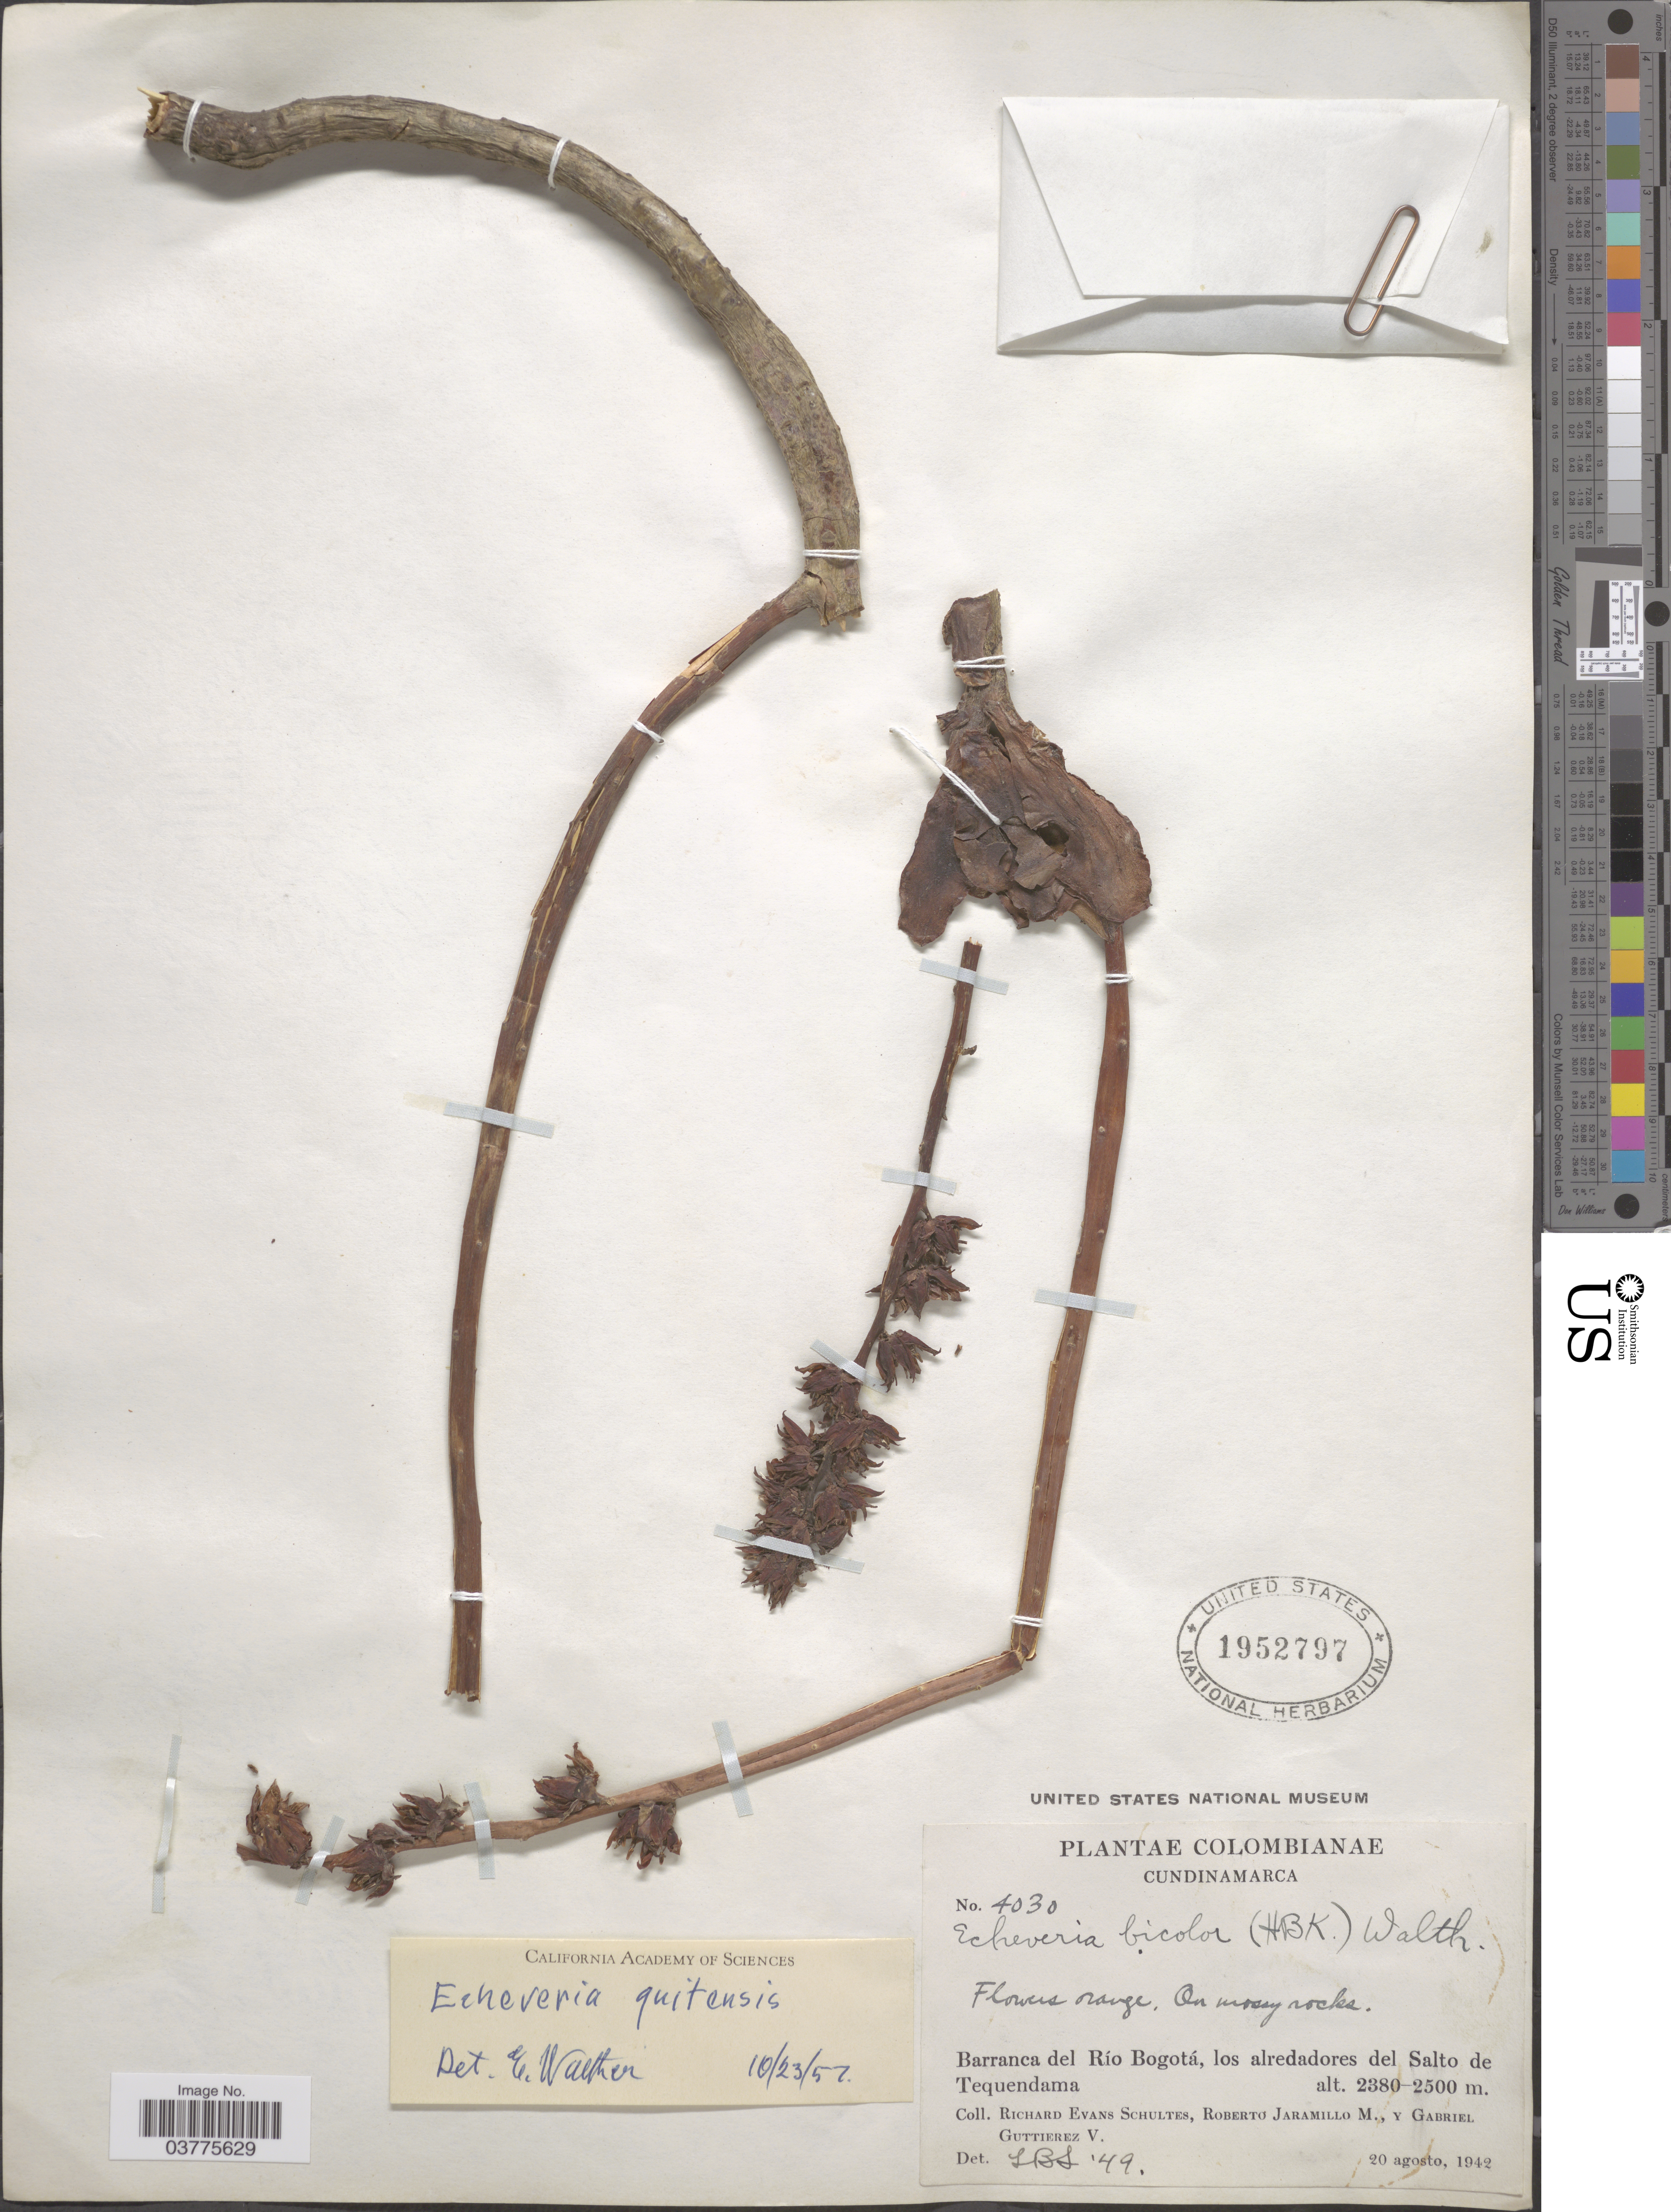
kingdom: Plantae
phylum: Tracheophyta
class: Magnoliopsida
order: Saxifragales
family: Crassulaceae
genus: Echeveria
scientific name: Echeveria quitensis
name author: (Kunth) Lindl.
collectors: R. E. Schultes, R. Jaramillo M. & G. Guttierez V.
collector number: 4030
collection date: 1942-08-20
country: Colombia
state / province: Cundinamarca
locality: Barranca del Río Bogotá, los alredadores del Salto de Tequendama.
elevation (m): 2380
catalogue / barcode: US 1952797